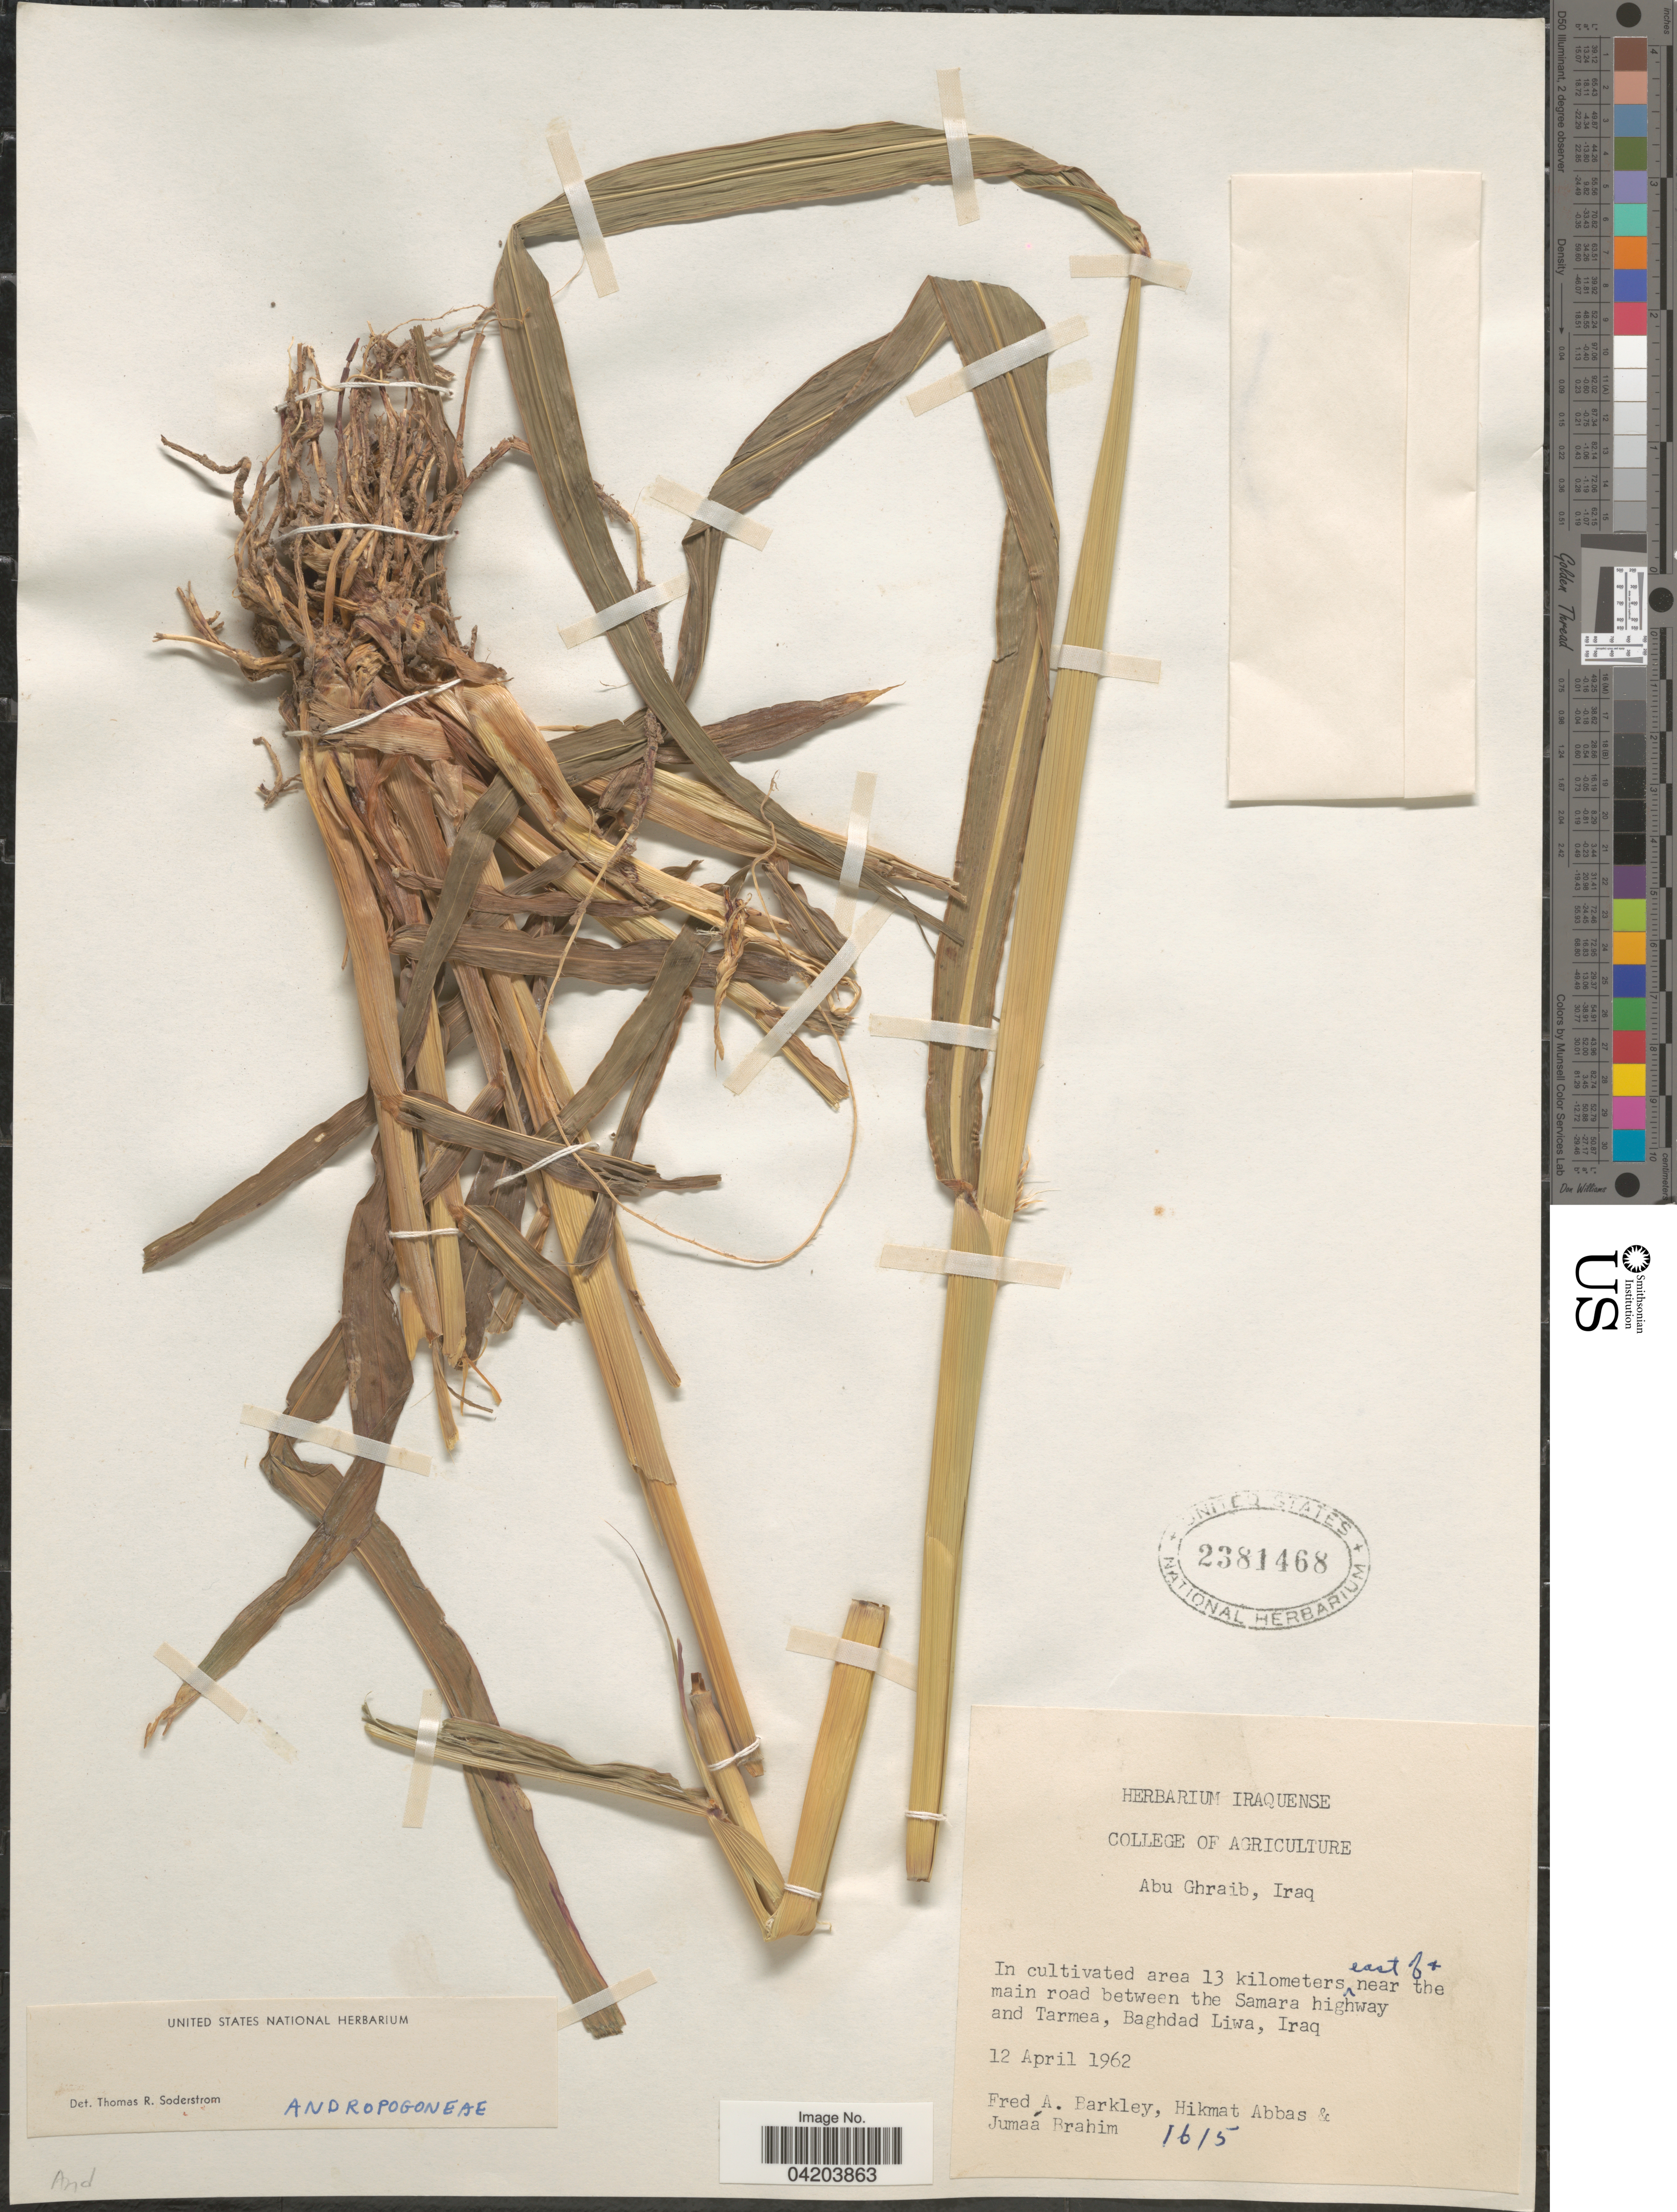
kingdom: Plantae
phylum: Tracheophyta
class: Liliopsida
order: Poales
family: Poaceae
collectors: F. A. Barkley, H. Abbas & Brahim M., J.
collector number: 1615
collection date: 1962-04-12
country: Iraq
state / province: Baghdad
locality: In cultivated area 13 kilometers east of & near the main road between the Samara highway and Tarmea, Baghdad Liwa.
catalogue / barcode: US 2381468